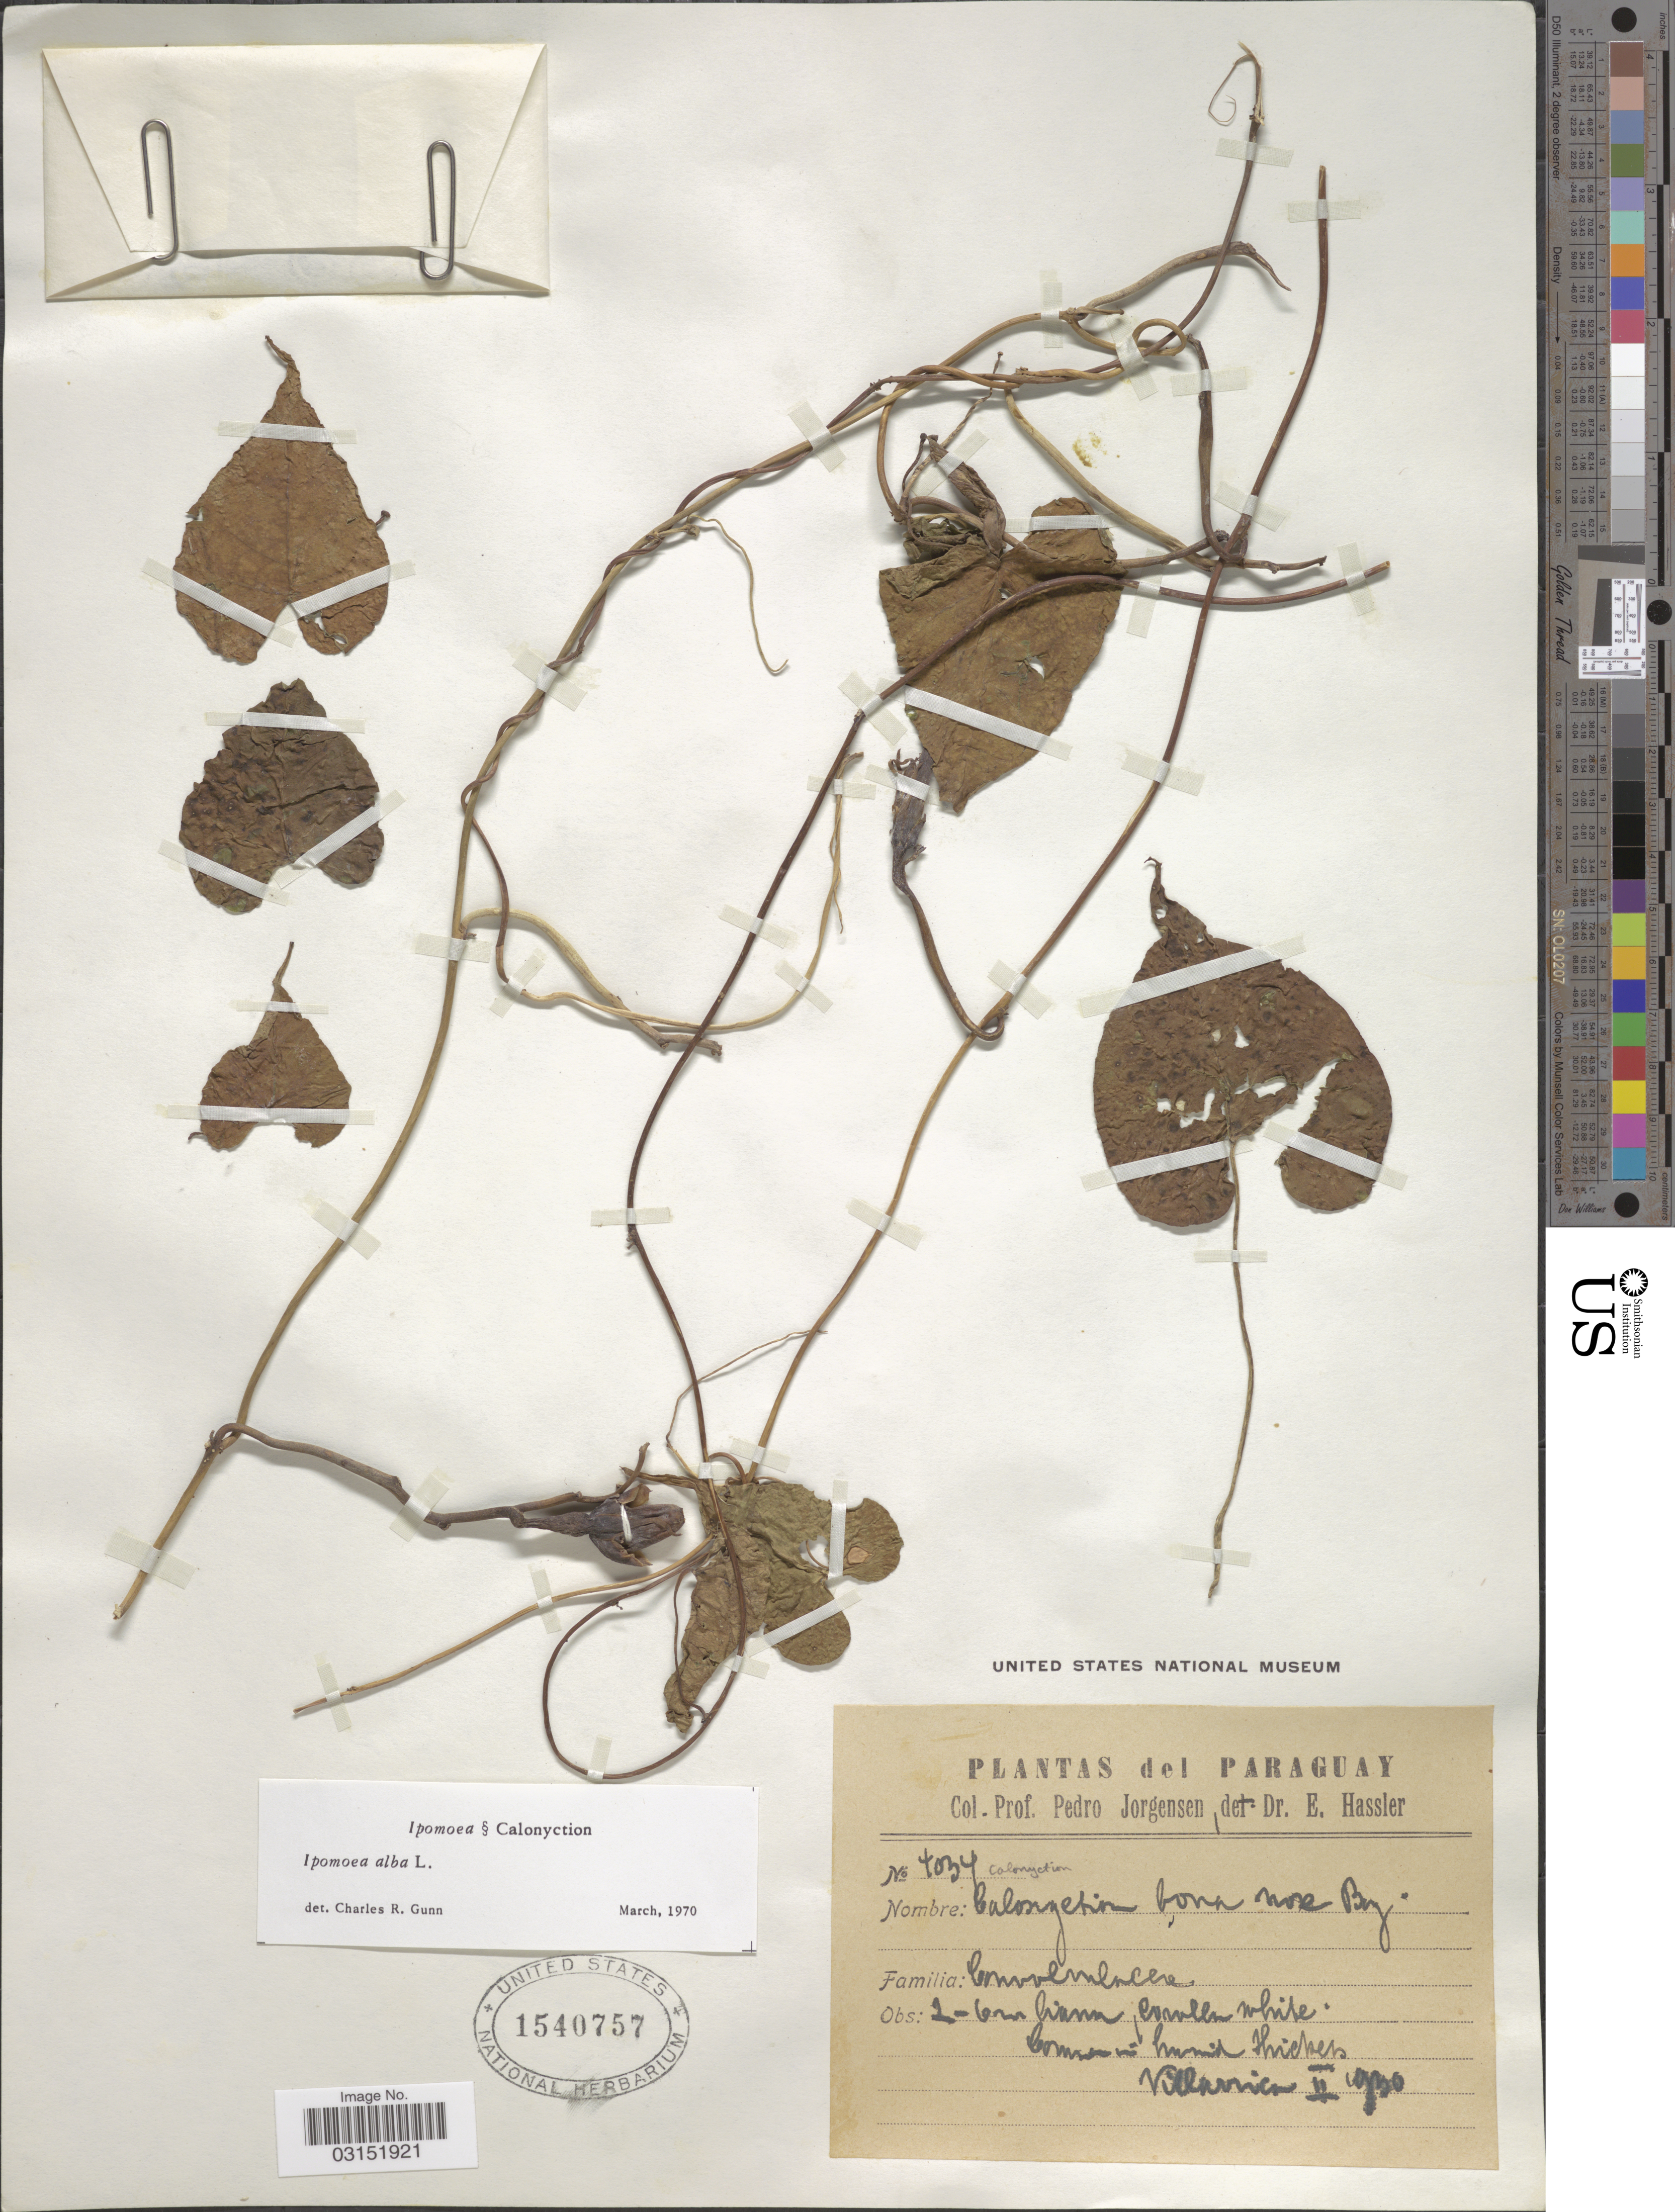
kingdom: Plantae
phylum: Tracheophyta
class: Magnoliopsida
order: Solanales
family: Convolvulaceae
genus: Ipomoea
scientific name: Ipomoea alba L.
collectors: P. Jörgensen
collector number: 4034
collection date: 1930-02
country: Paraguay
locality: Villarrica.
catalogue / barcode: US 1540757